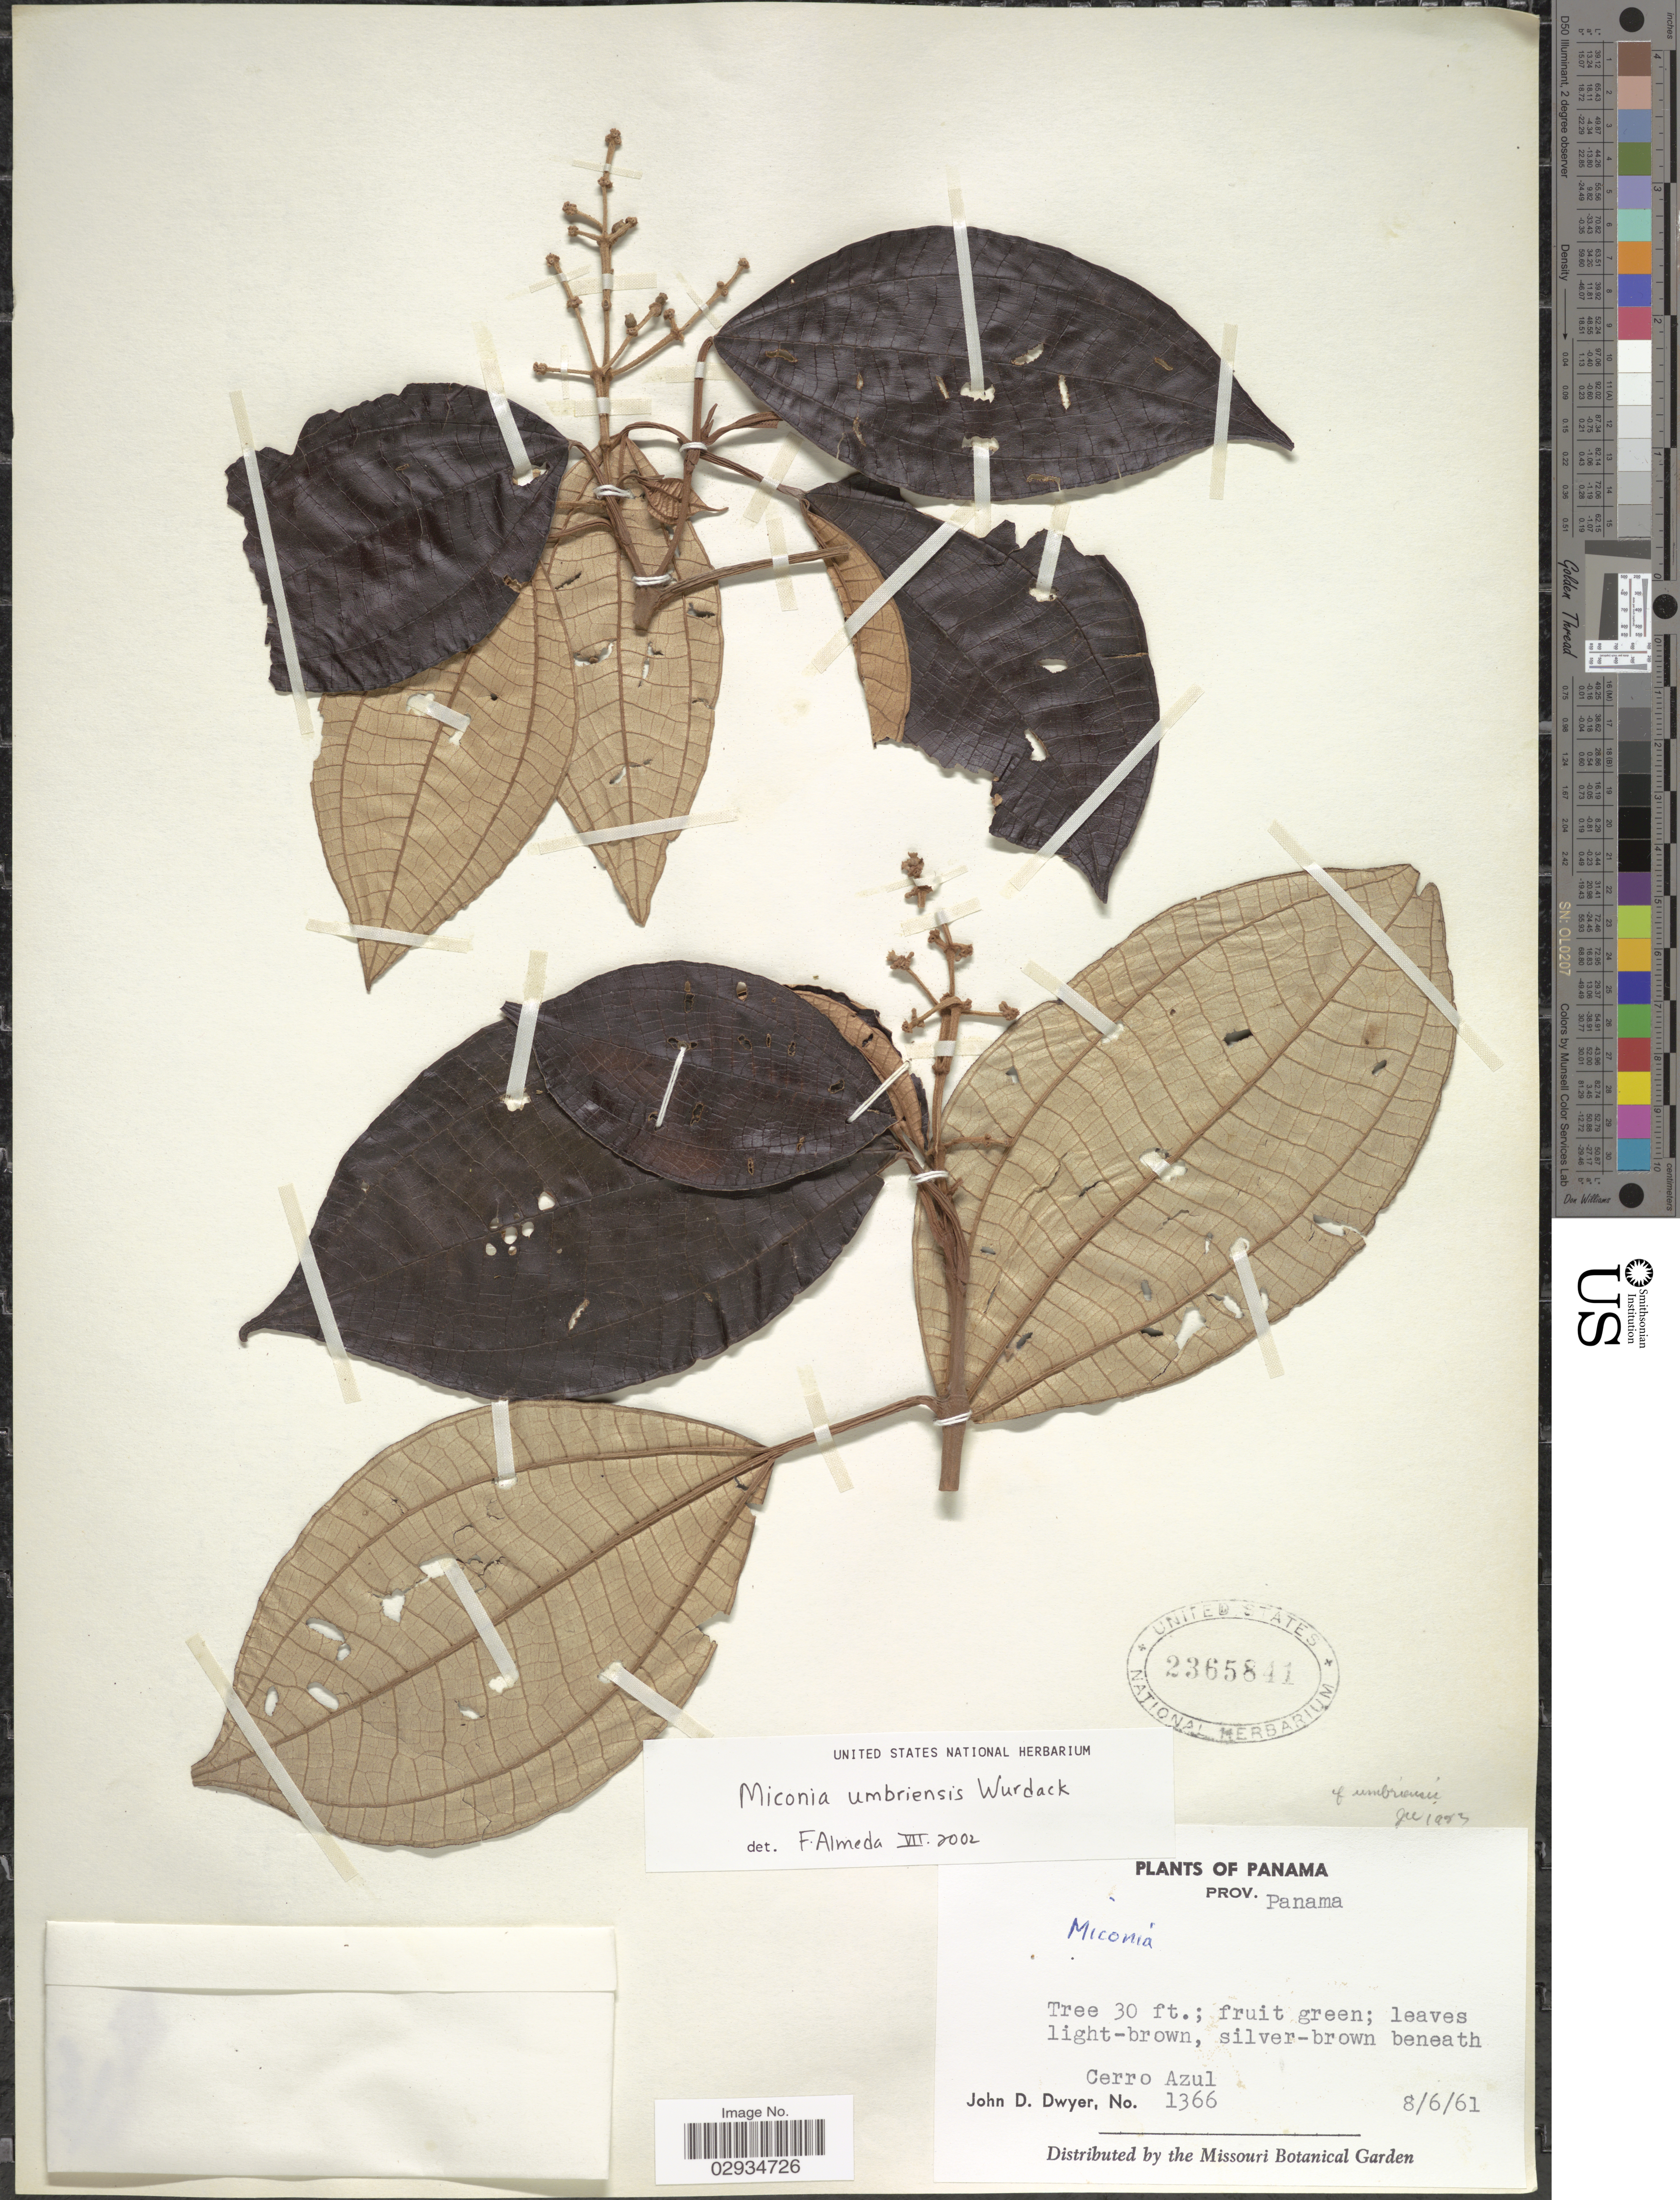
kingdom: Plantae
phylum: Tracheophyta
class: Magnoliopsida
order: Myrtales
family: Melastomataceae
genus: Miconia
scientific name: Miconia umbriensis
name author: Wurdack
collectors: J. D. Dwyer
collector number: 1366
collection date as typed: Transcribed d/m/y: 8/6/61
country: Panama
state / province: Panamá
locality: Beneath Cerro Azul.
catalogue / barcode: US 2365841